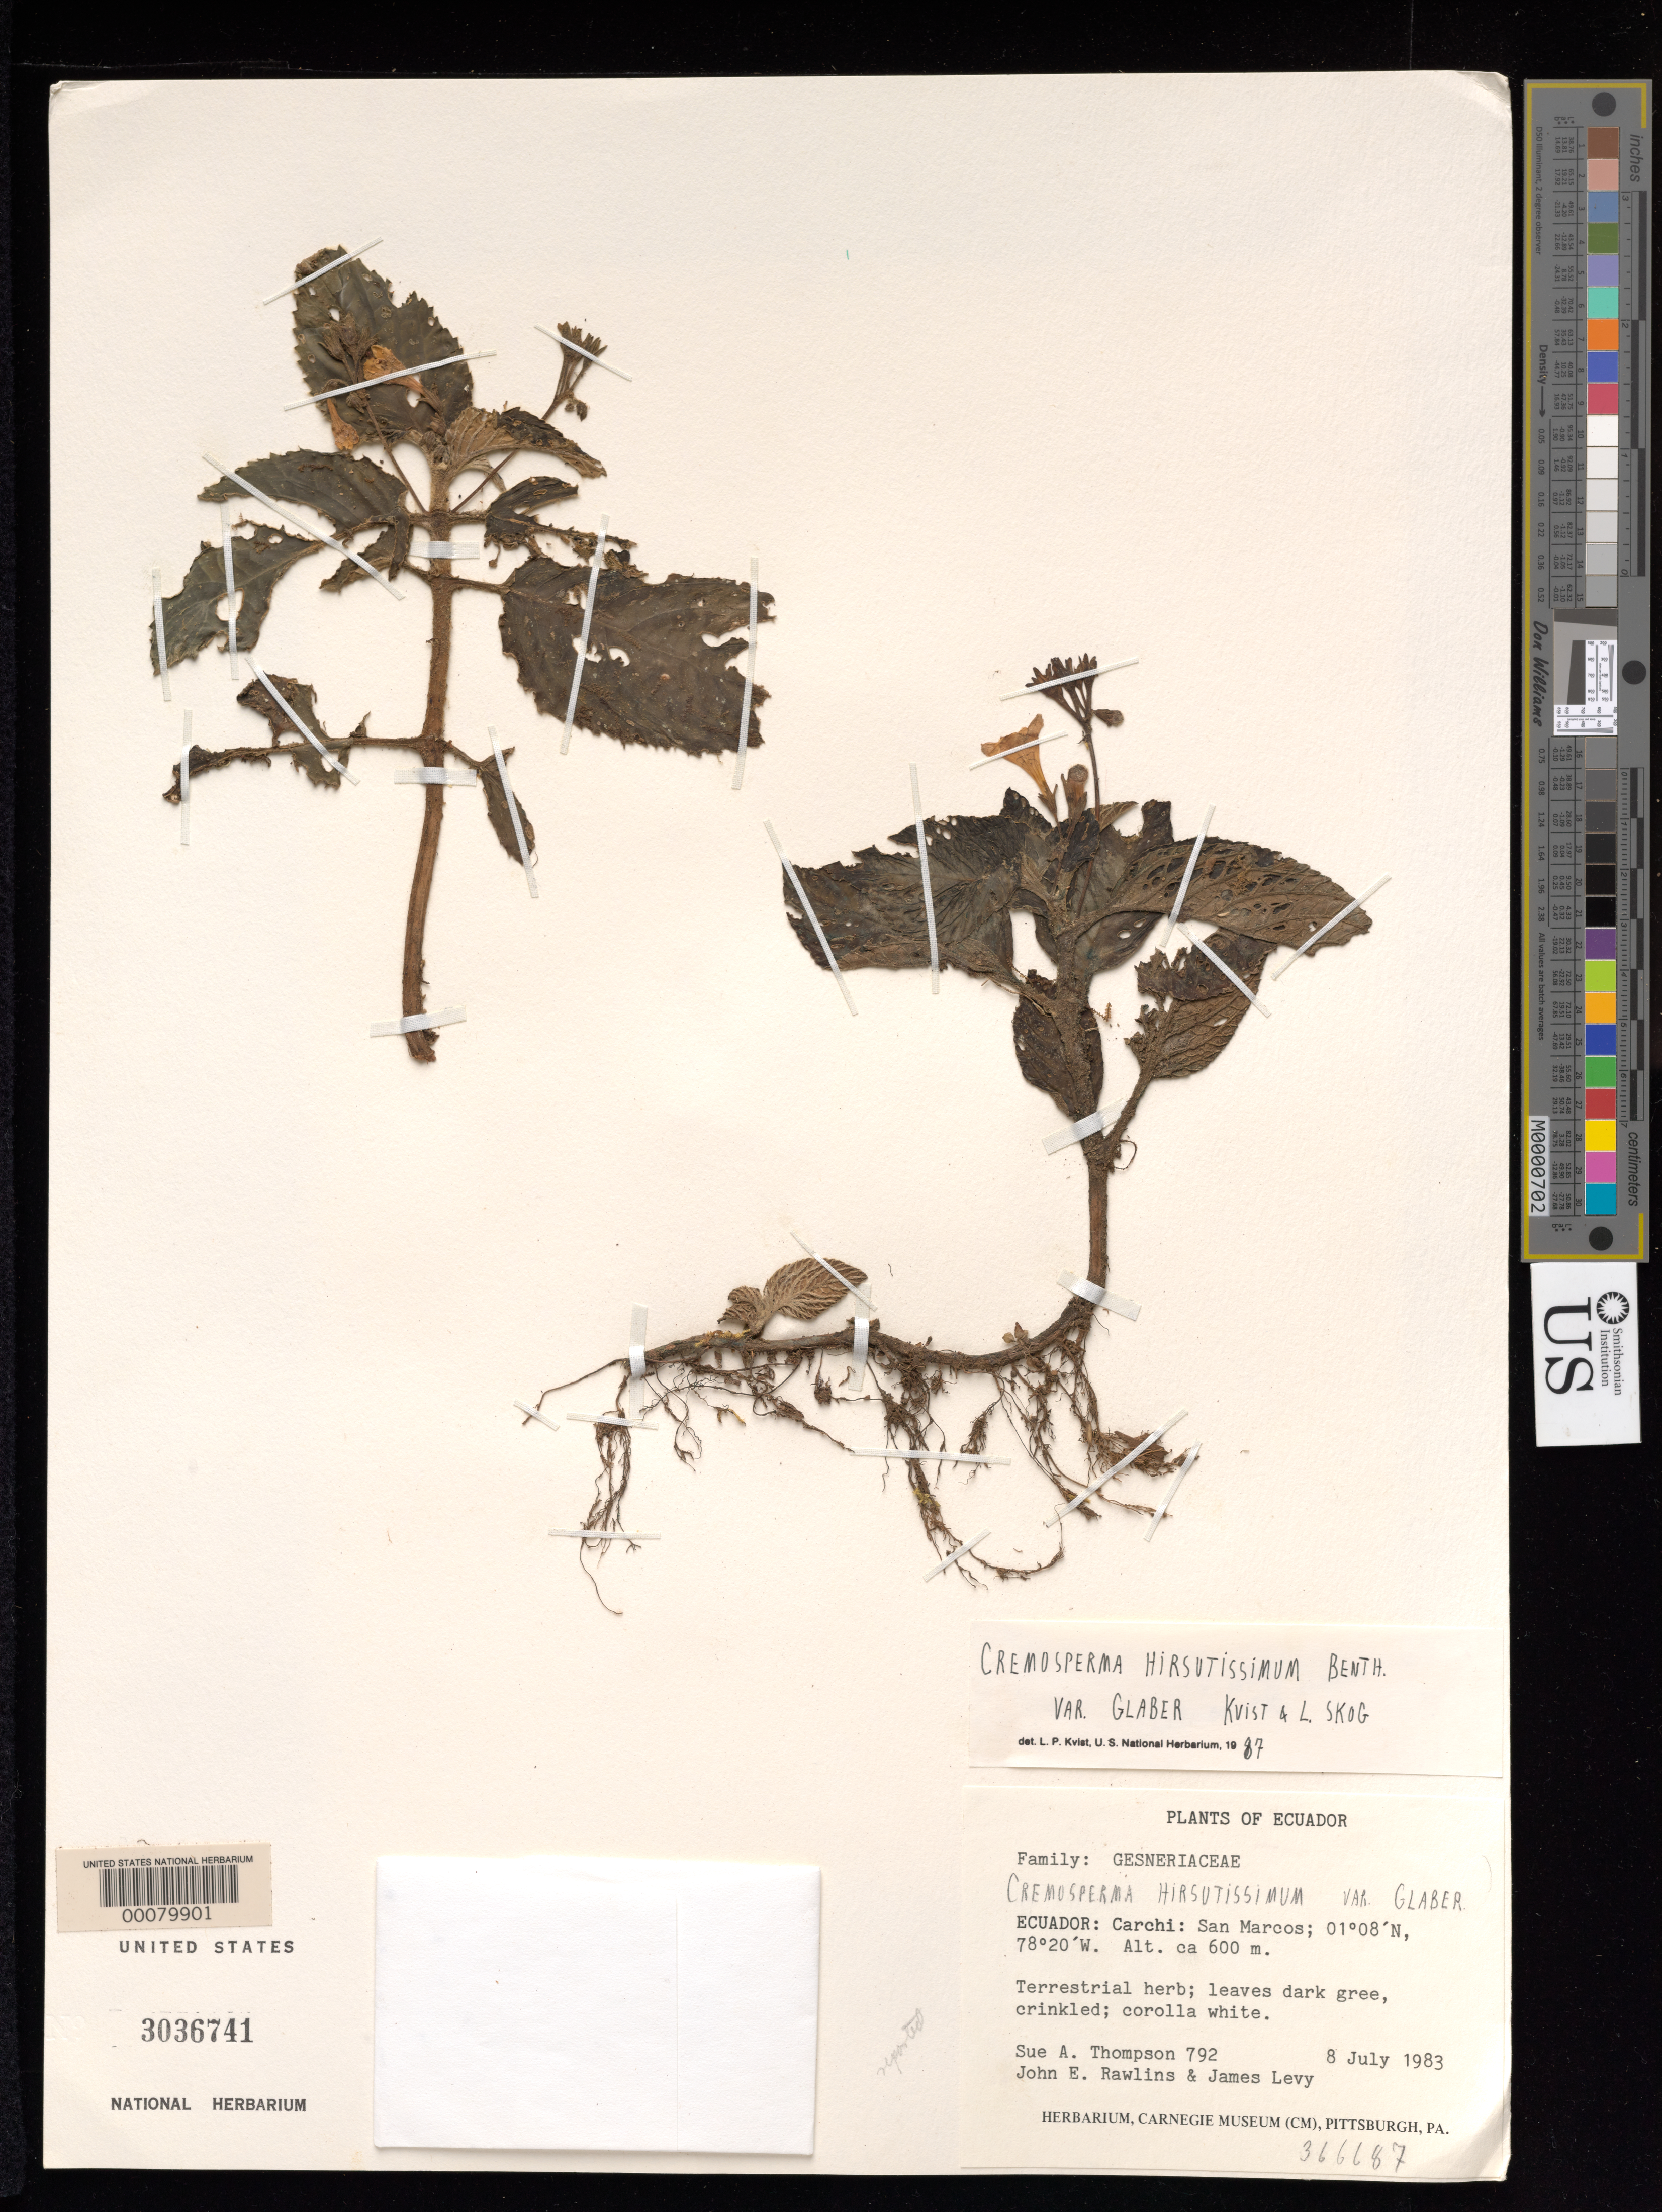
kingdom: Plantae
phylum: Tracheophyta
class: Magnoliopsida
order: Lamiales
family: Gesneriaceae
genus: Cremosperma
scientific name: Cremosperma hirsutissimum var. glabrum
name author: L.P. Kvist & L.E. Skog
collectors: S. A. Thompson & et al.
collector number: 792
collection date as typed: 08 Jul 1983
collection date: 1983-07-08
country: Ecuador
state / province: Carchi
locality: San Marcos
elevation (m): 600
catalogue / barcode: US 3036741